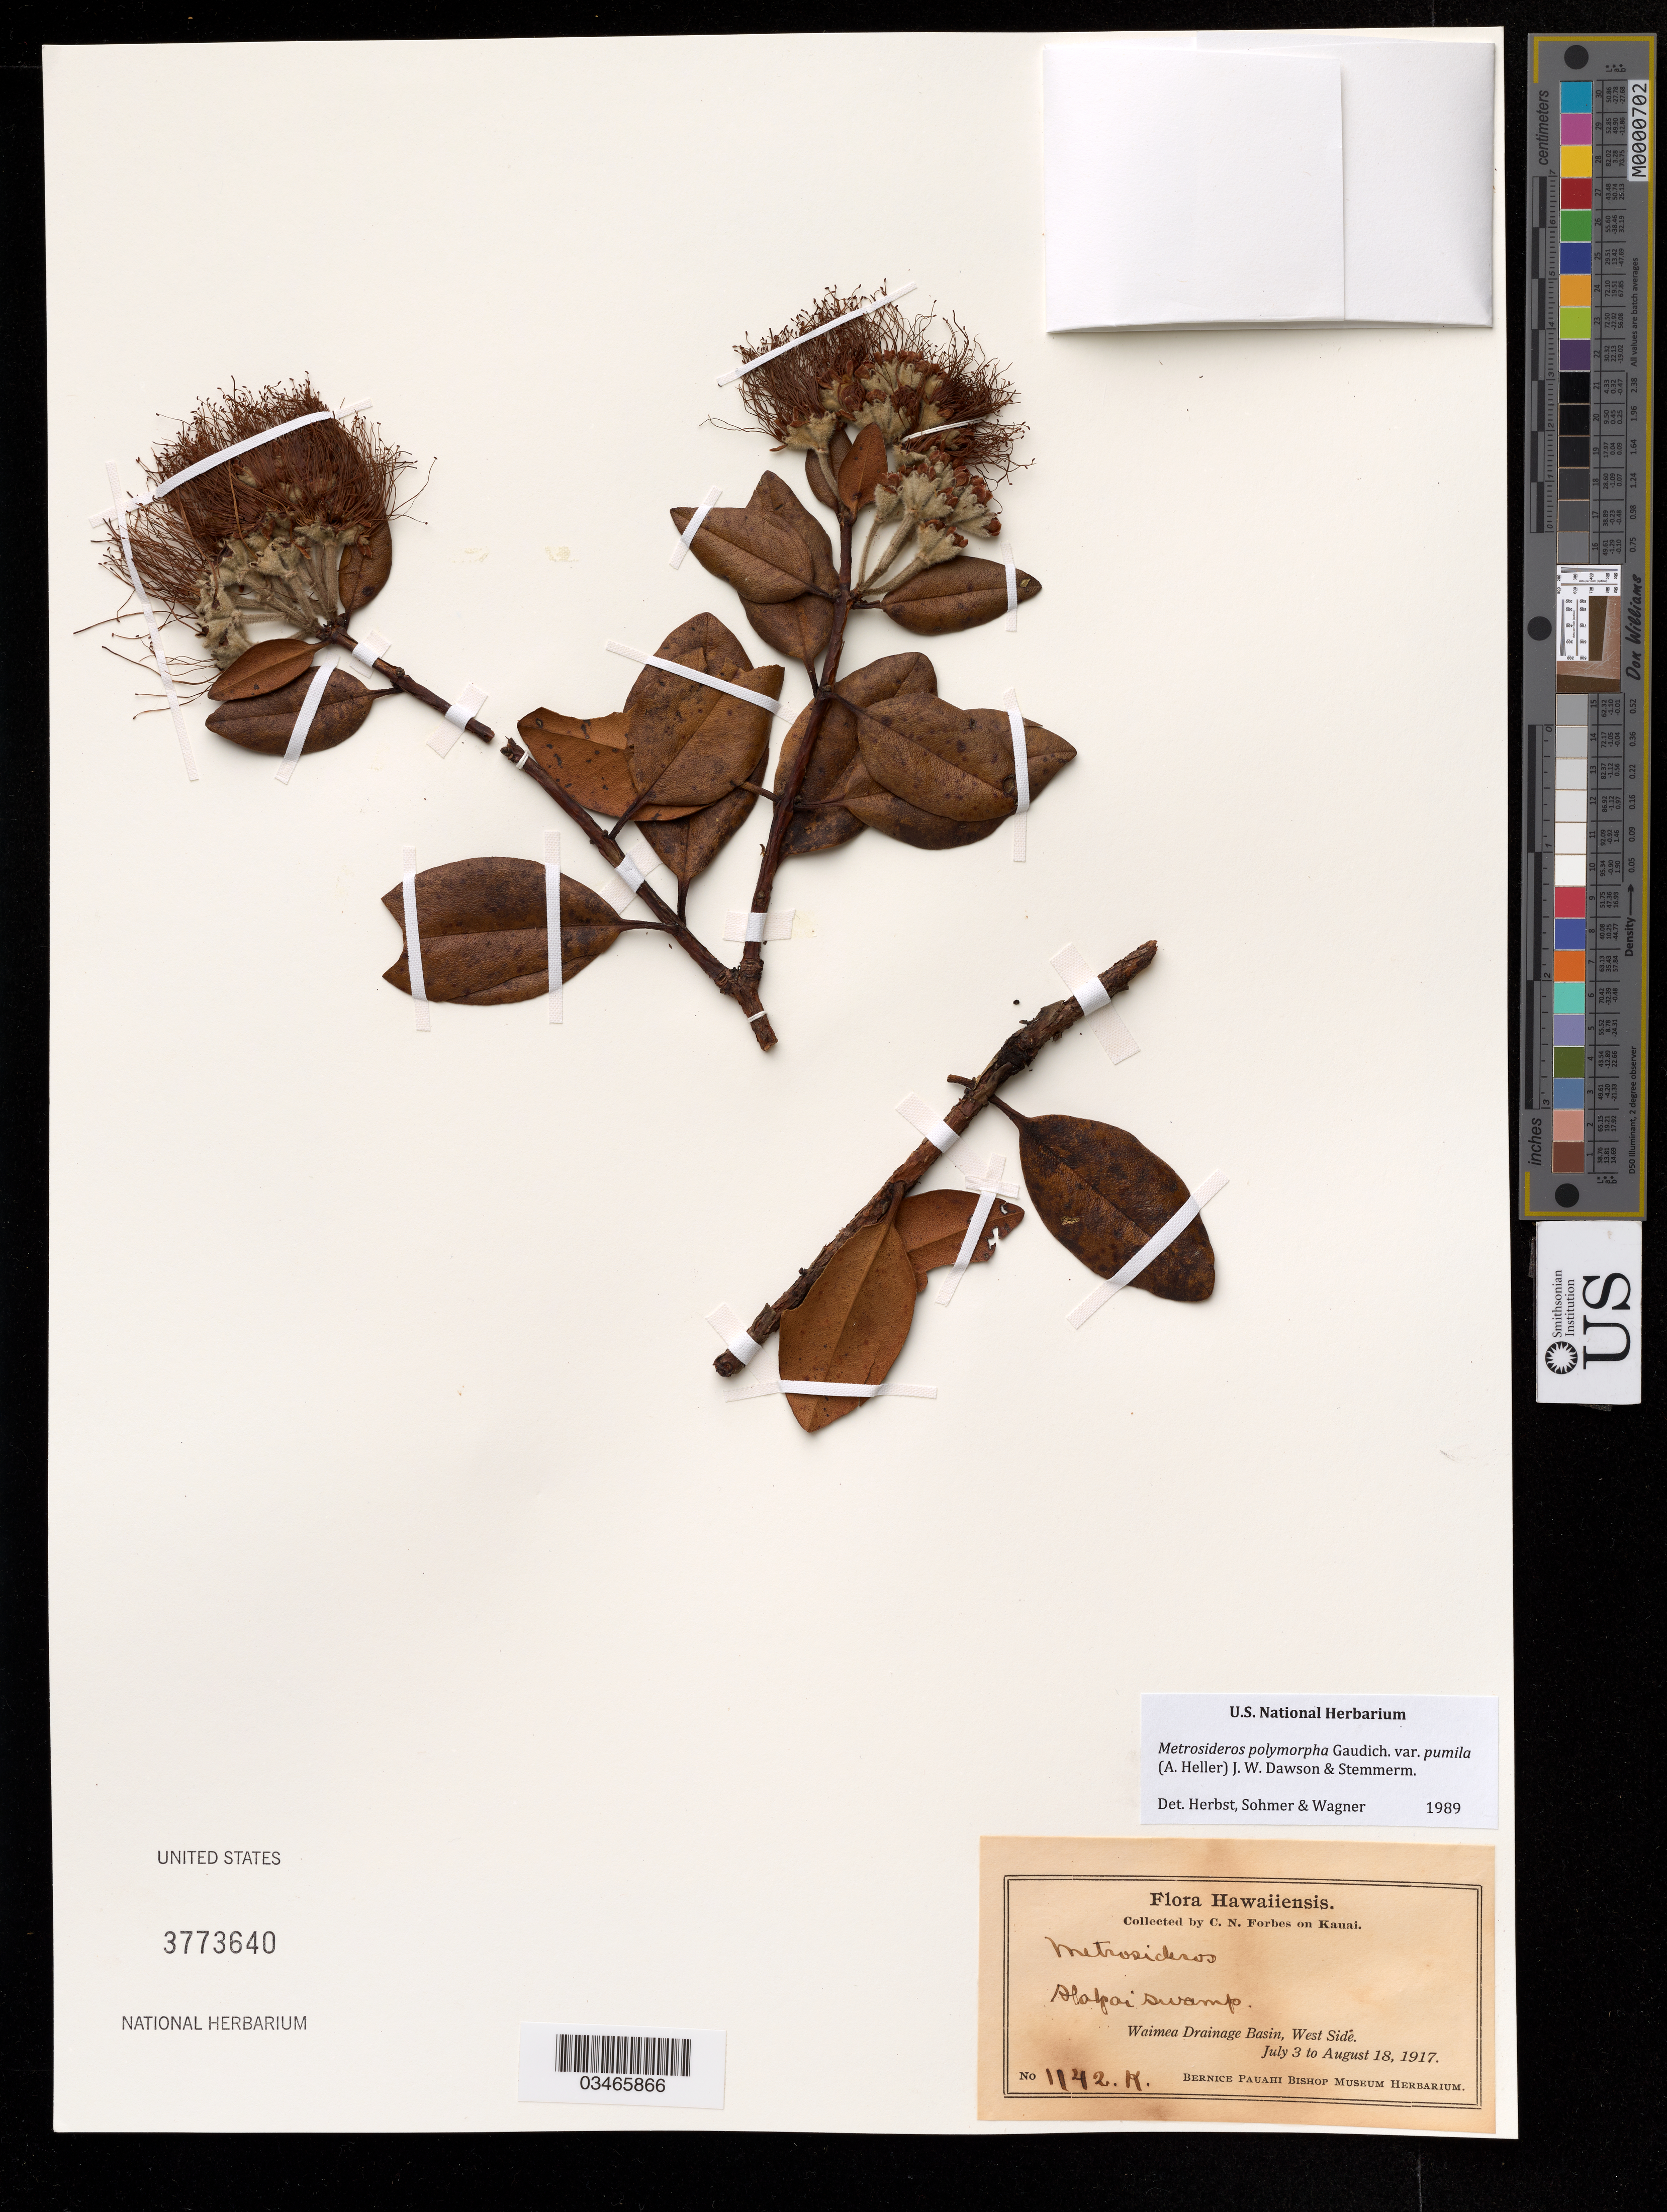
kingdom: Plantae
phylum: Tracheophyta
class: Magnoliopsida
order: Myrtales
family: Myrtaceae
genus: Metrosideros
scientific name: Metrosideros polymorpha var. pumila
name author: (A. Heller) J.W. Dawson & Stemmerm.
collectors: C. N. Forbes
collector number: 1142.K.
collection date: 1917-07-03/1917-08-18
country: United States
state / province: Hawaii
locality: Waimea Drainage Basin, West Side.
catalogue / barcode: US 3773640